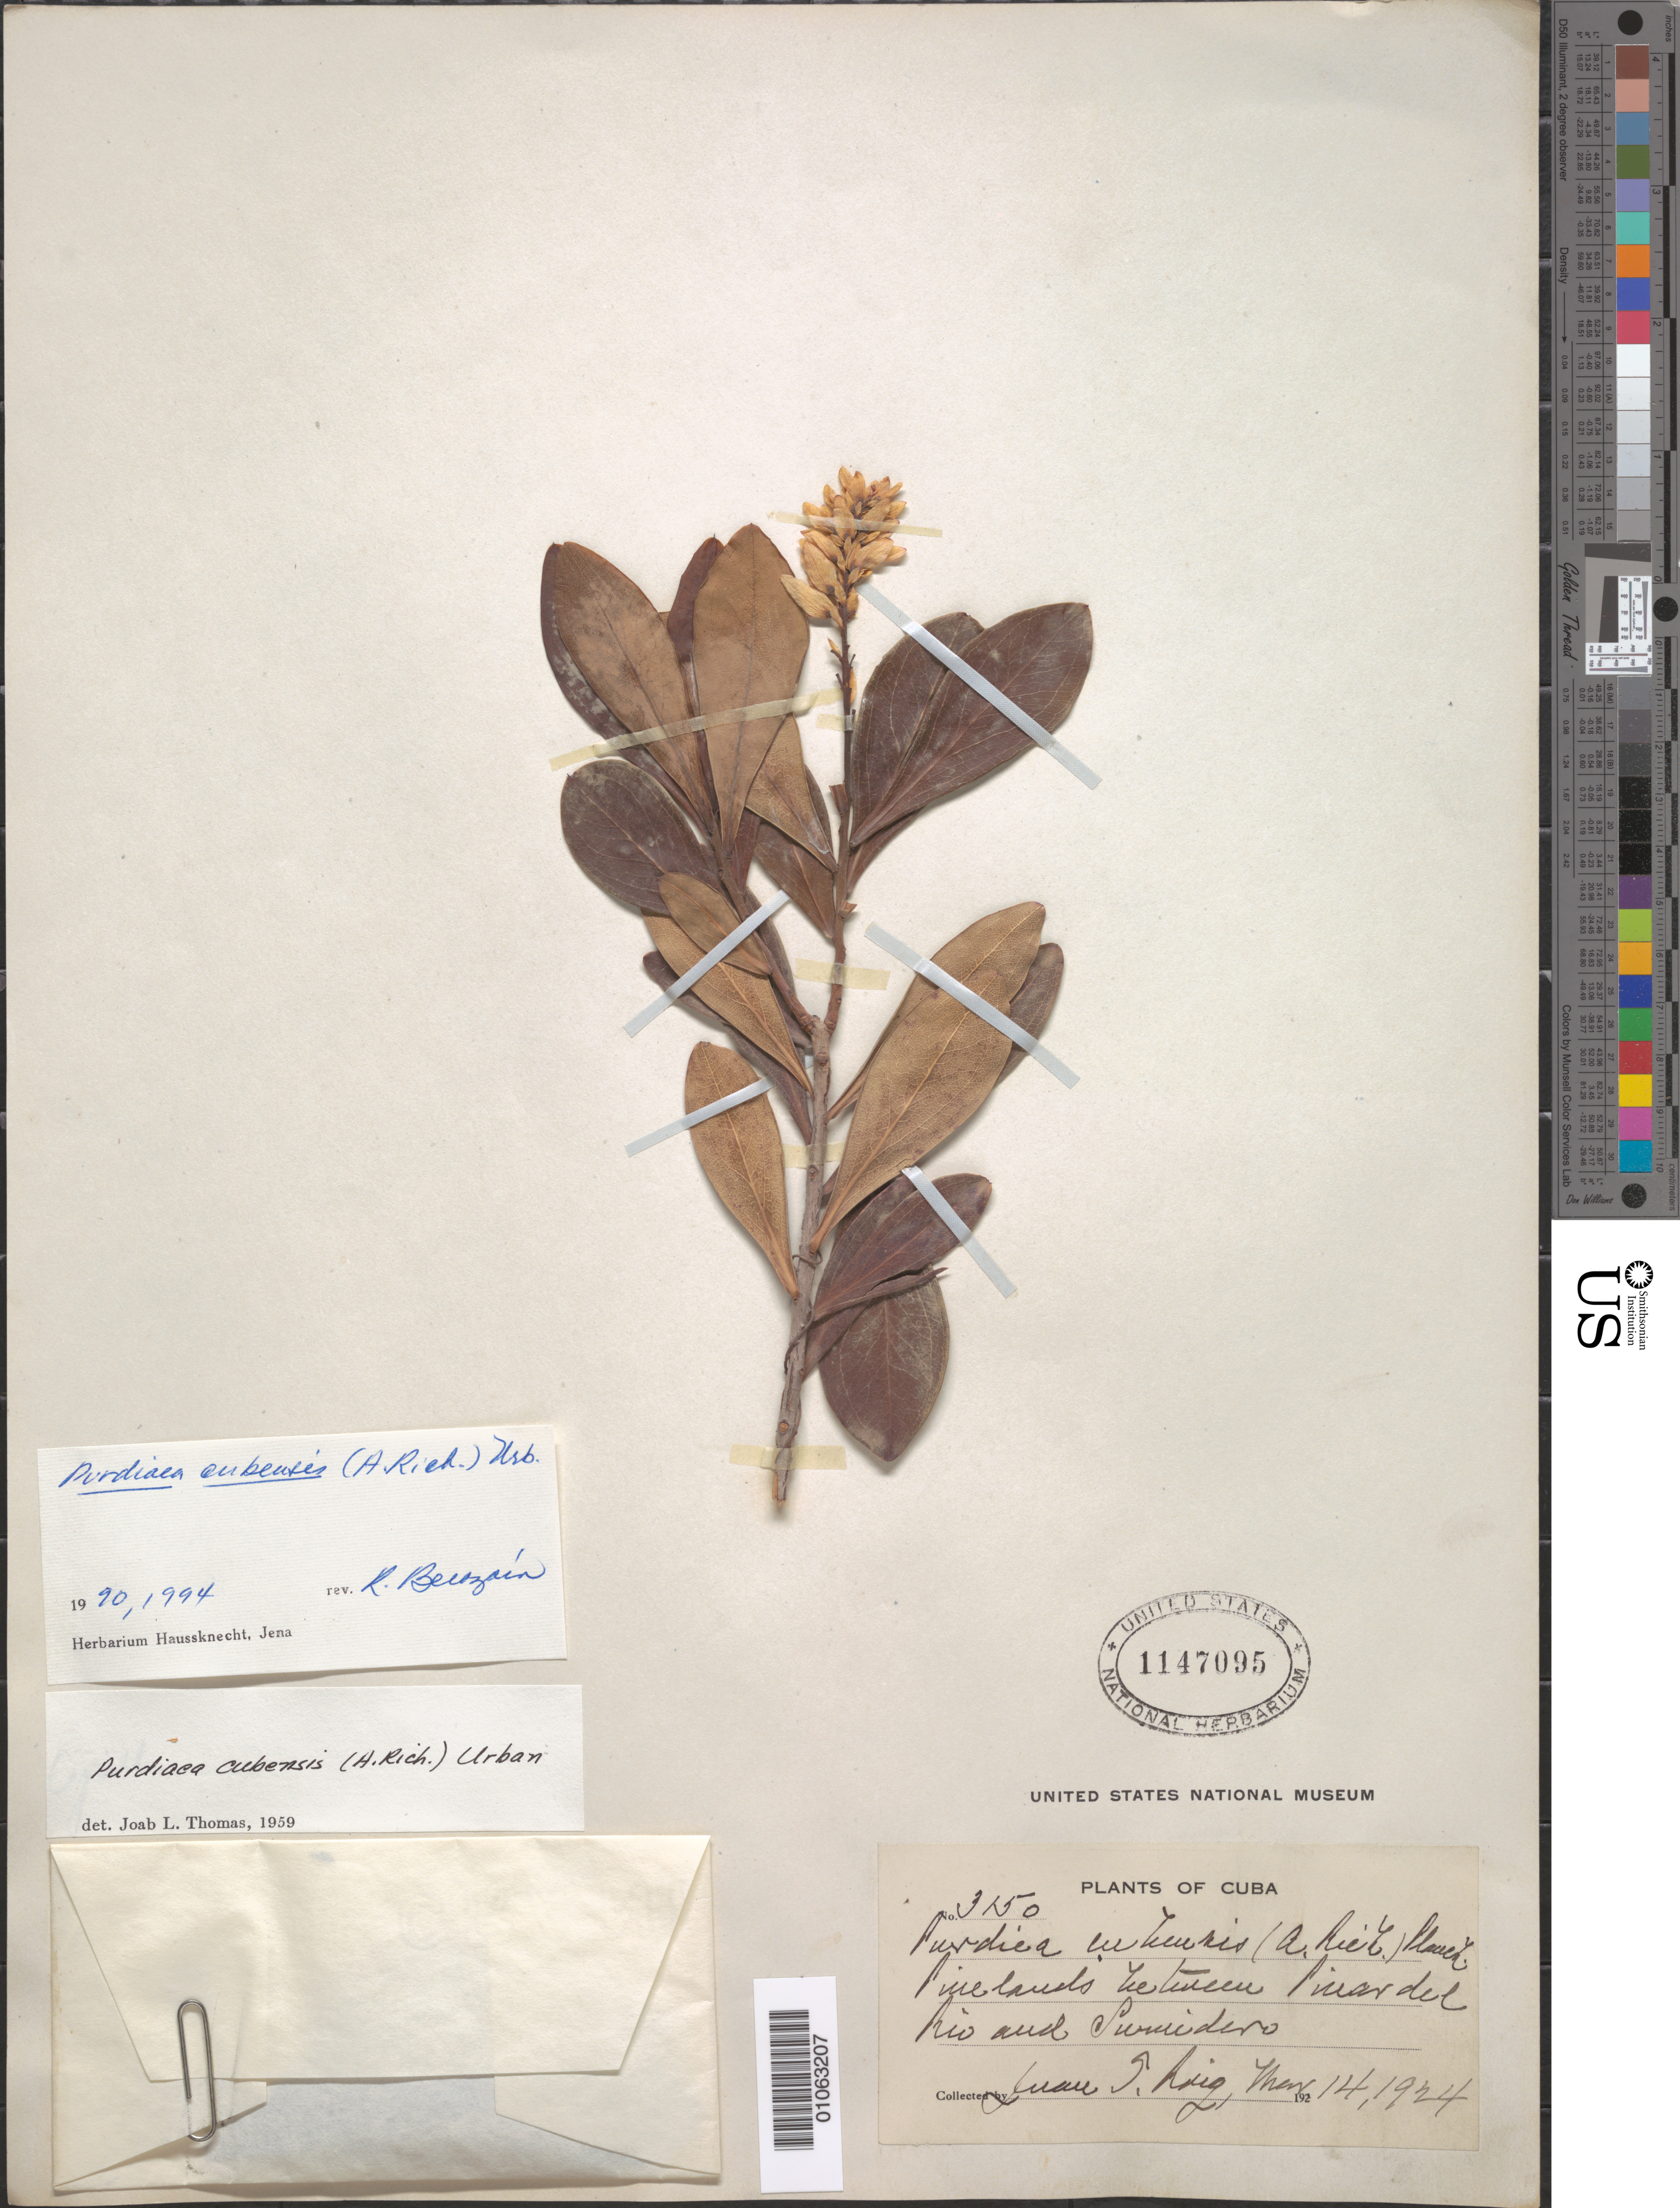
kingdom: Plantae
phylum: Tracheophyta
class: Magnoliopsida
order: Ericales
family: Clethraceae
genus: Purdiaea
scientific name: Purdiaea cubensis var. cubensis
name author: (A. Rich.) Urb.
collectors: J. Ruiz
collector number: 3150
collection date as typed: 14 May 1924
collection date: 1924-05-14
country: Cuba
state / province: Pinar del Rio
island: Cuba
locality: Pinar del Rio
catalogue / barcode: US 1147095